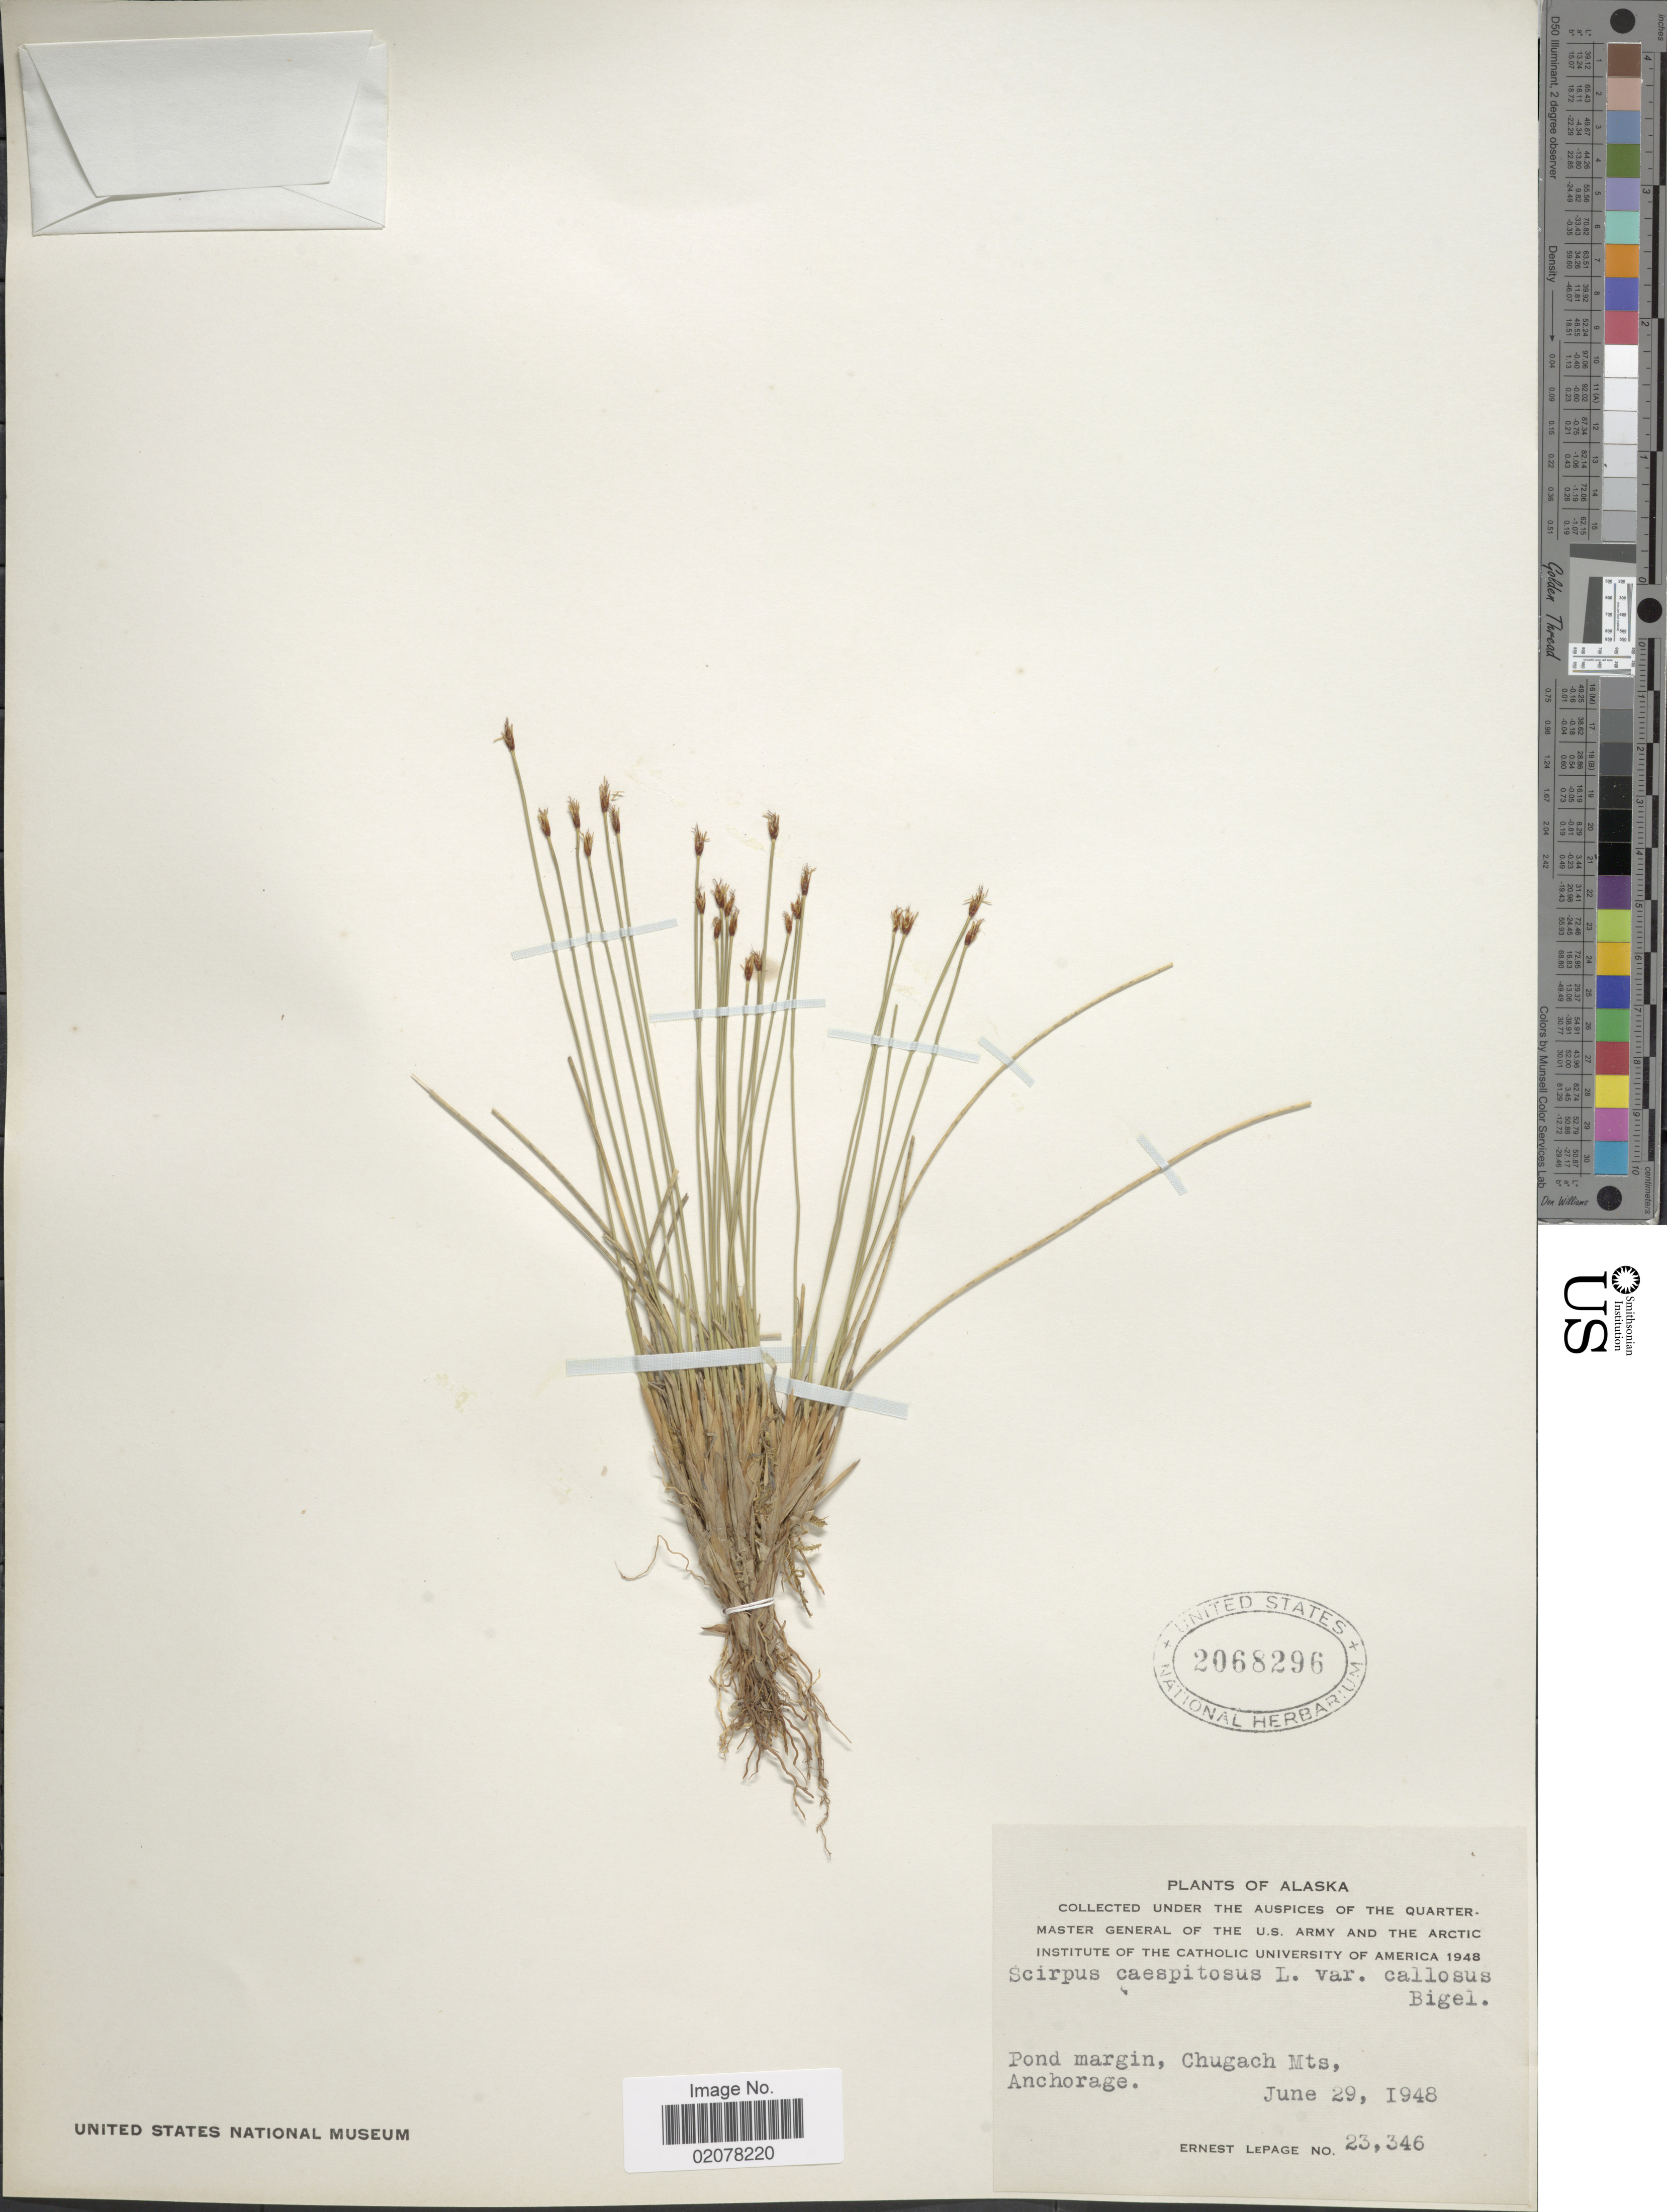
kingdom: Plantae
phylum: Tracheophyta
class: Liliopsida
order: Poales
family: Cyperaceae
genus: Trichophorum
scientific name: Trichophorum cespitosum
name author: (L.) Hartm.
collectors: E. Lepage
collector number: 23346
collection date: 1948-06-29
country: United States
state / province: Alaska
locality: Pond margin, Chugach Mts., Anchorage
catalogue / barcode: US 2068296